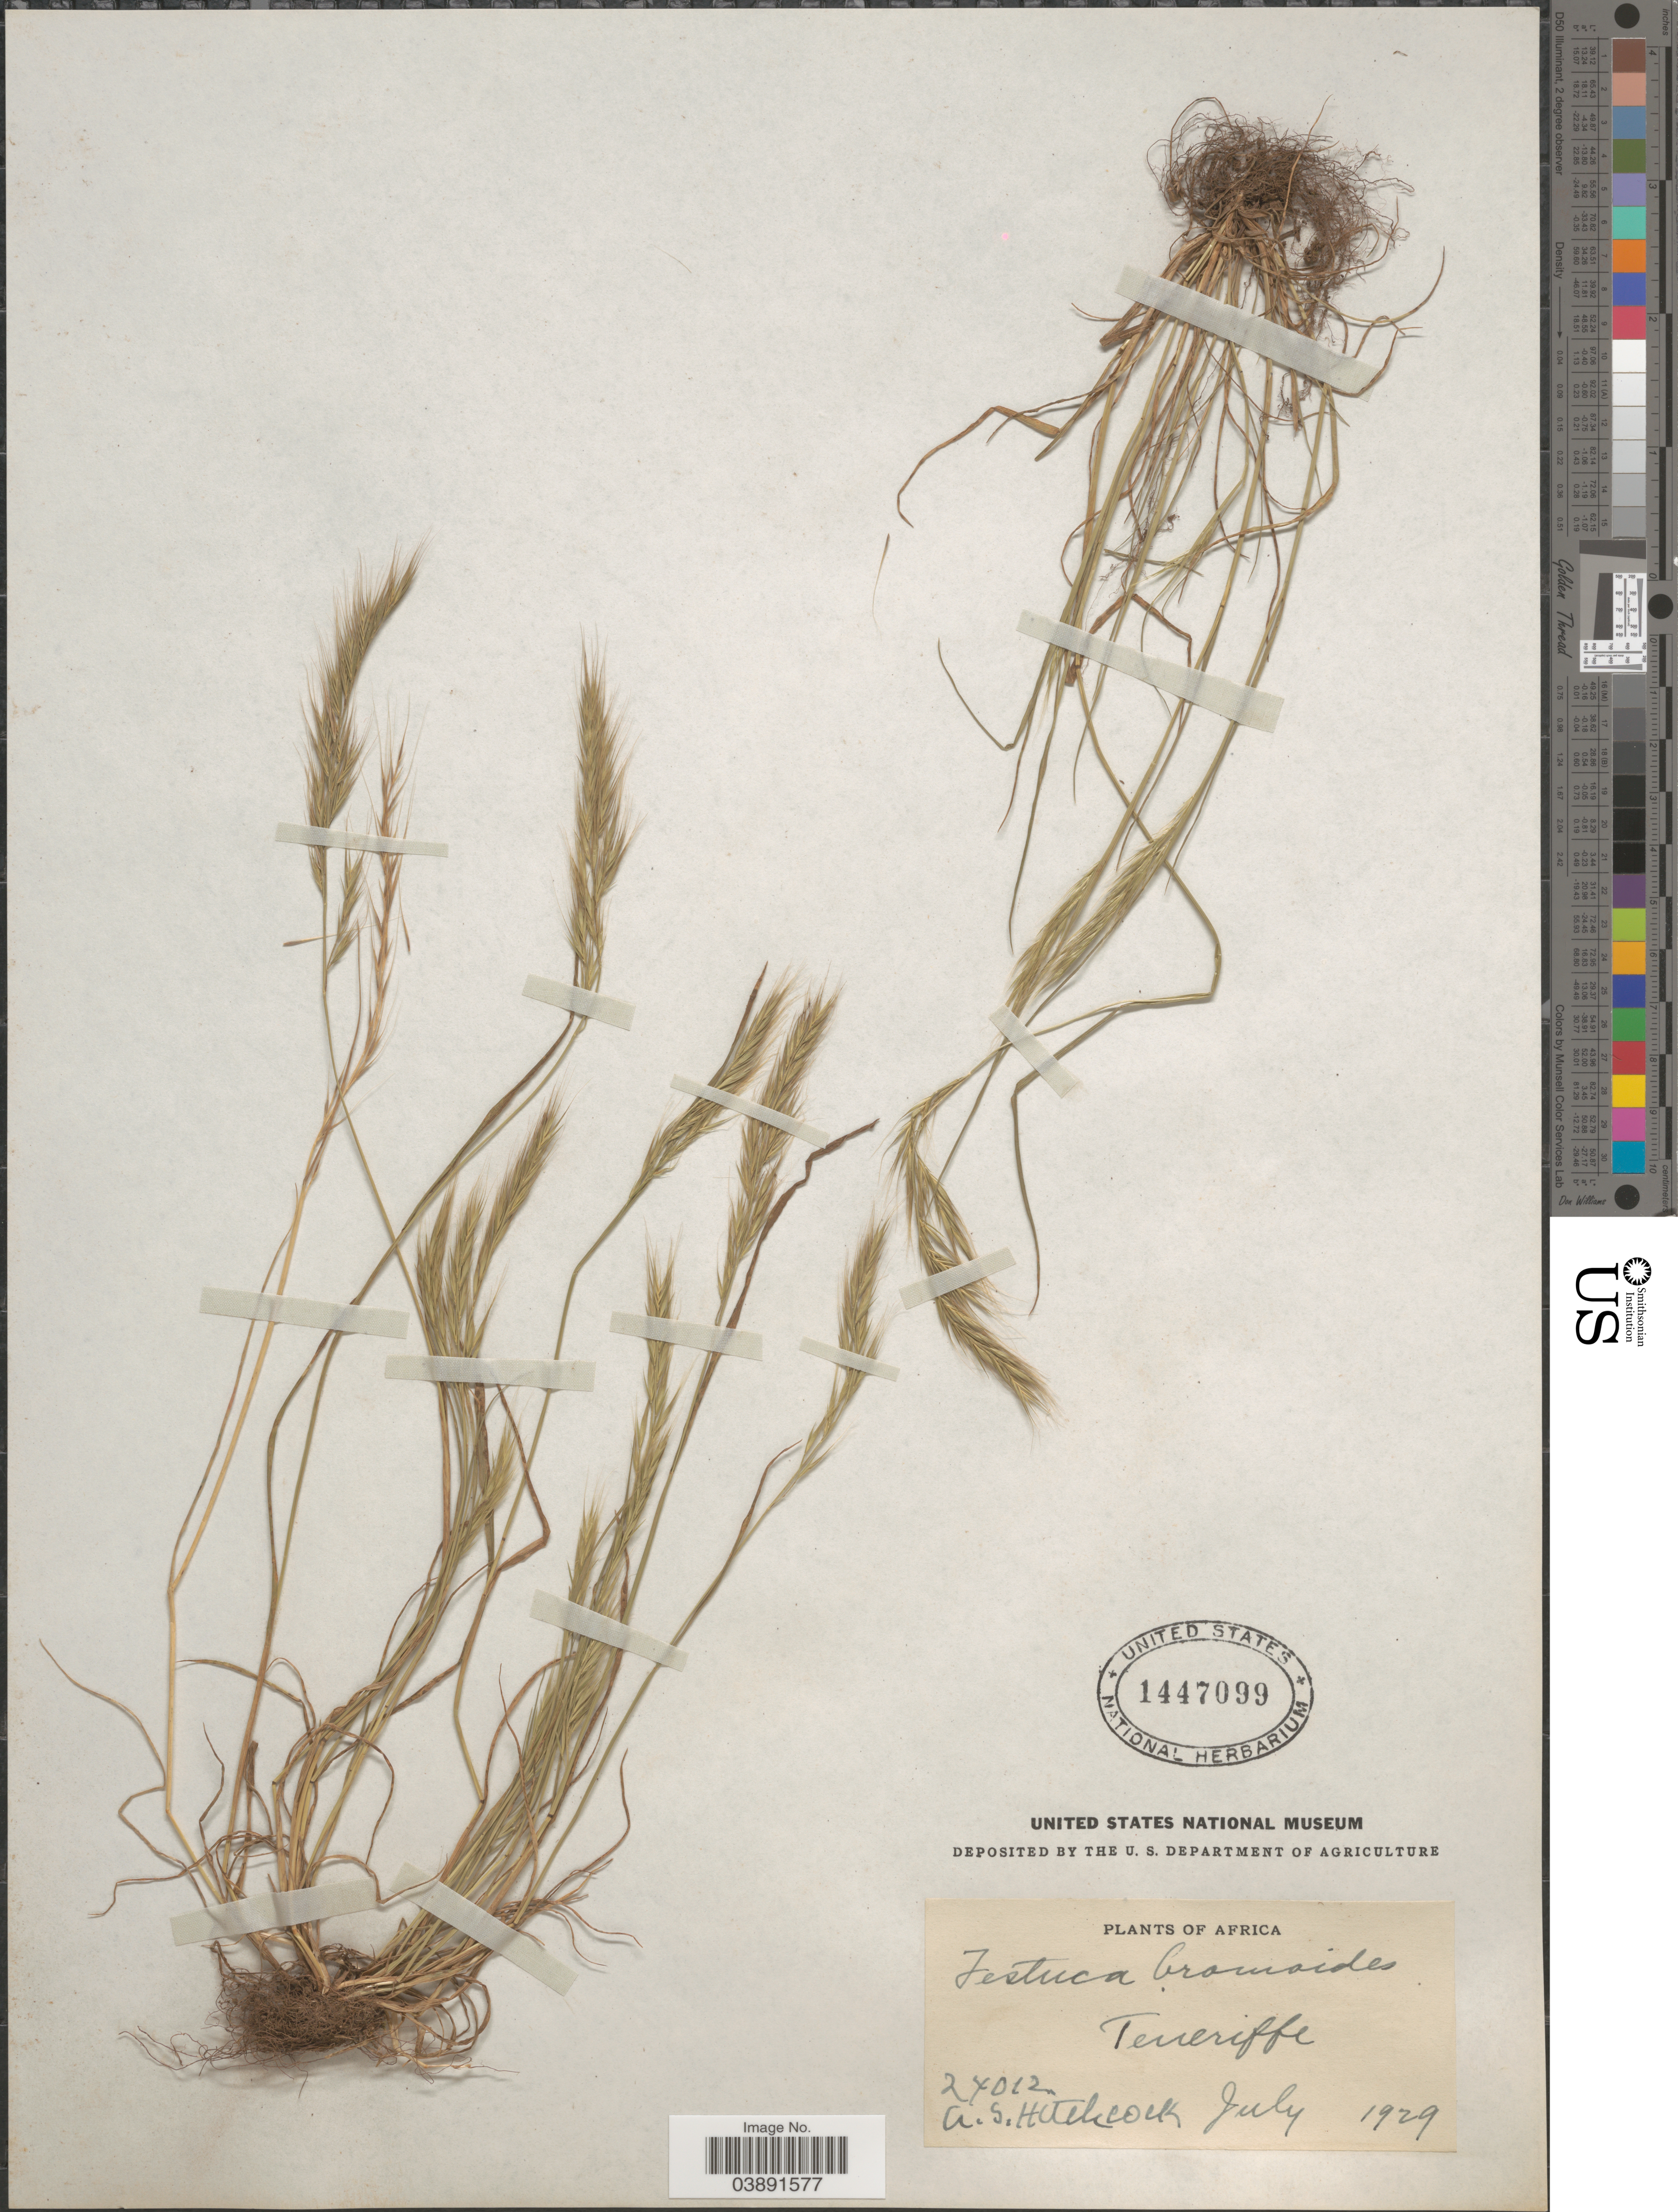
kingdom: Plantae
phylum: Tracheophyta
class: Liliopsida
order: Poales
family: Poaceae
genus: Festuca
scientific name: Festuca bromoides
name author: L.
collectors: A. S. Hitchcock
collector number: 27012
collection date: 1929-07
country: Spain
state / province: Canarias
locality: Africa. Teneriffe.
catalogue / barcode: US 1447099